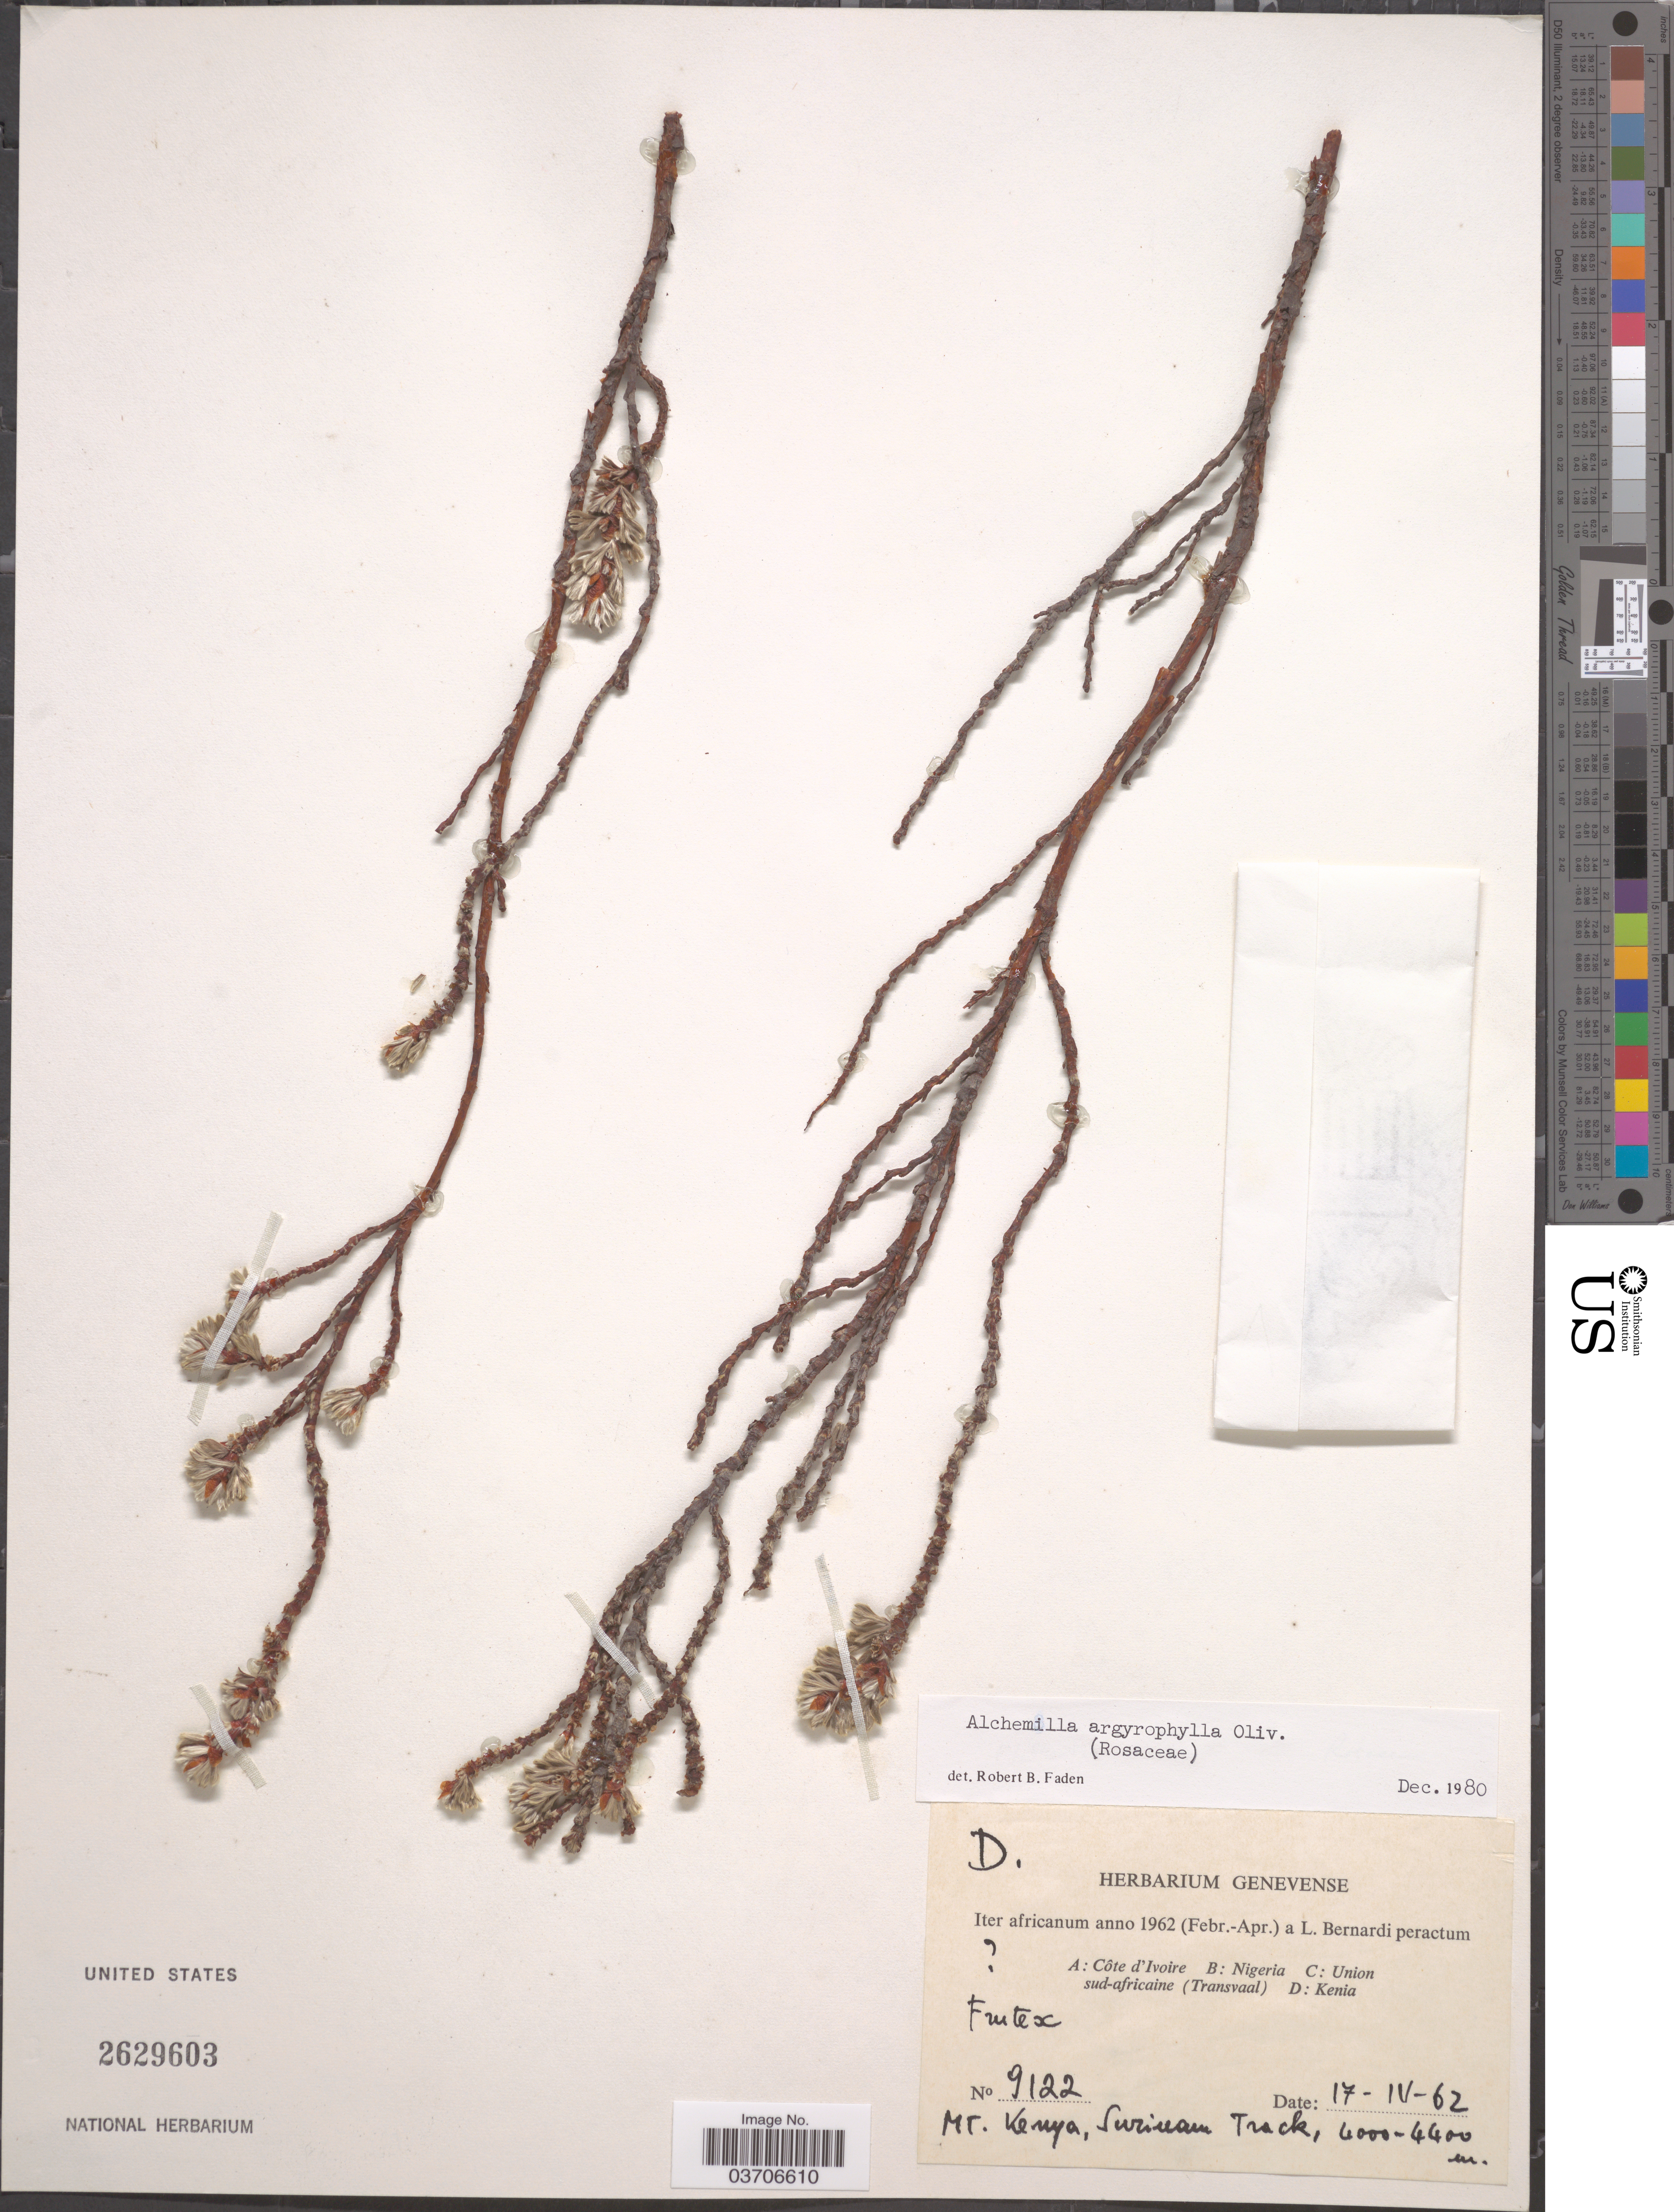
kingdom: Plantae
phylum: Tracheophyta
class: Magnoliopsida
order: Rosales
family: Rosaceae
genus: Alchemilla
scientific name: Alchemilla argyrophylla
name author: Oliv.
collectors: L. Bernardi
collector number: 9122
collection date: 1962-04-17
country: Kenya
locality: Iter africanum. Mt. Kenya, Surinam Track.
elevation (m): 4000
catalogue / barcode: US 2629603